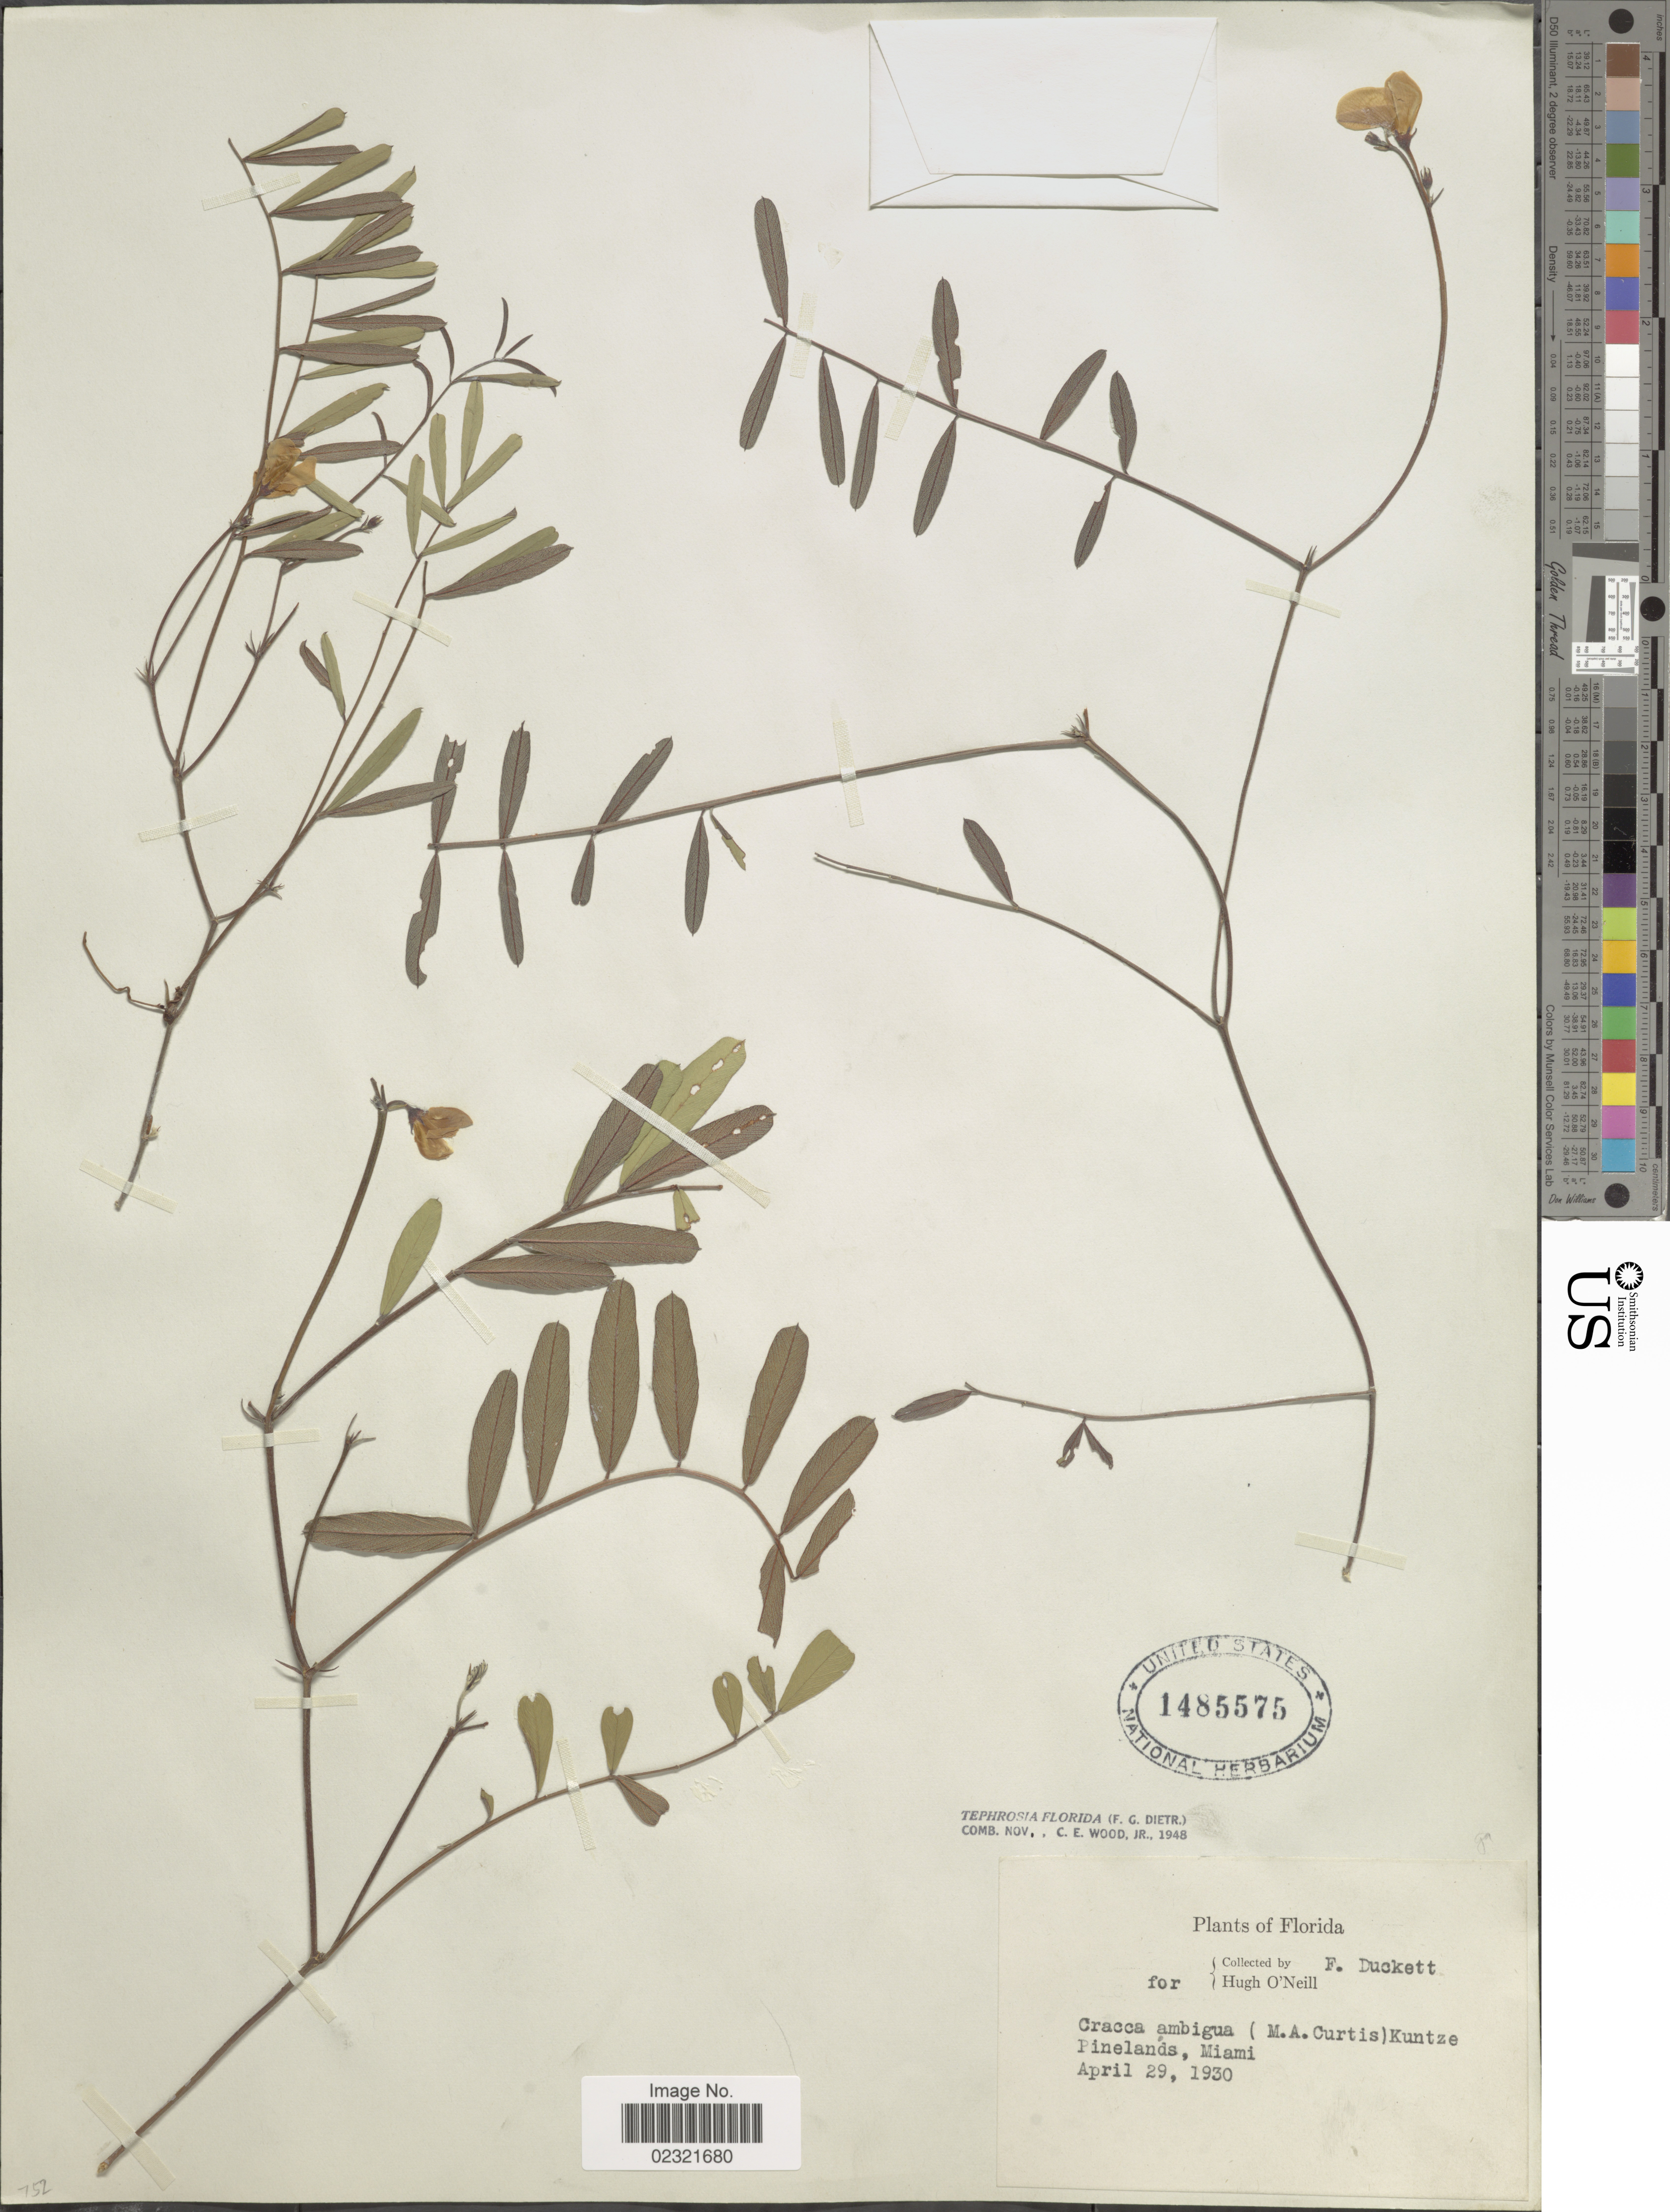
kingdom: Plantae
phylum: Tracheophyta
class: Magnoliopsida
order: Fabales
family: Fabaceae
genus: Tephrosia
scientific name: Tephrosia florida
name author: (Dietr.) C.E. Wood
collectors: F. Duckett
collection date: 1930-04-29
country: United States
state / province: Florida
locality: Pinelands, Miami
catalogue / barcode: US 1485575